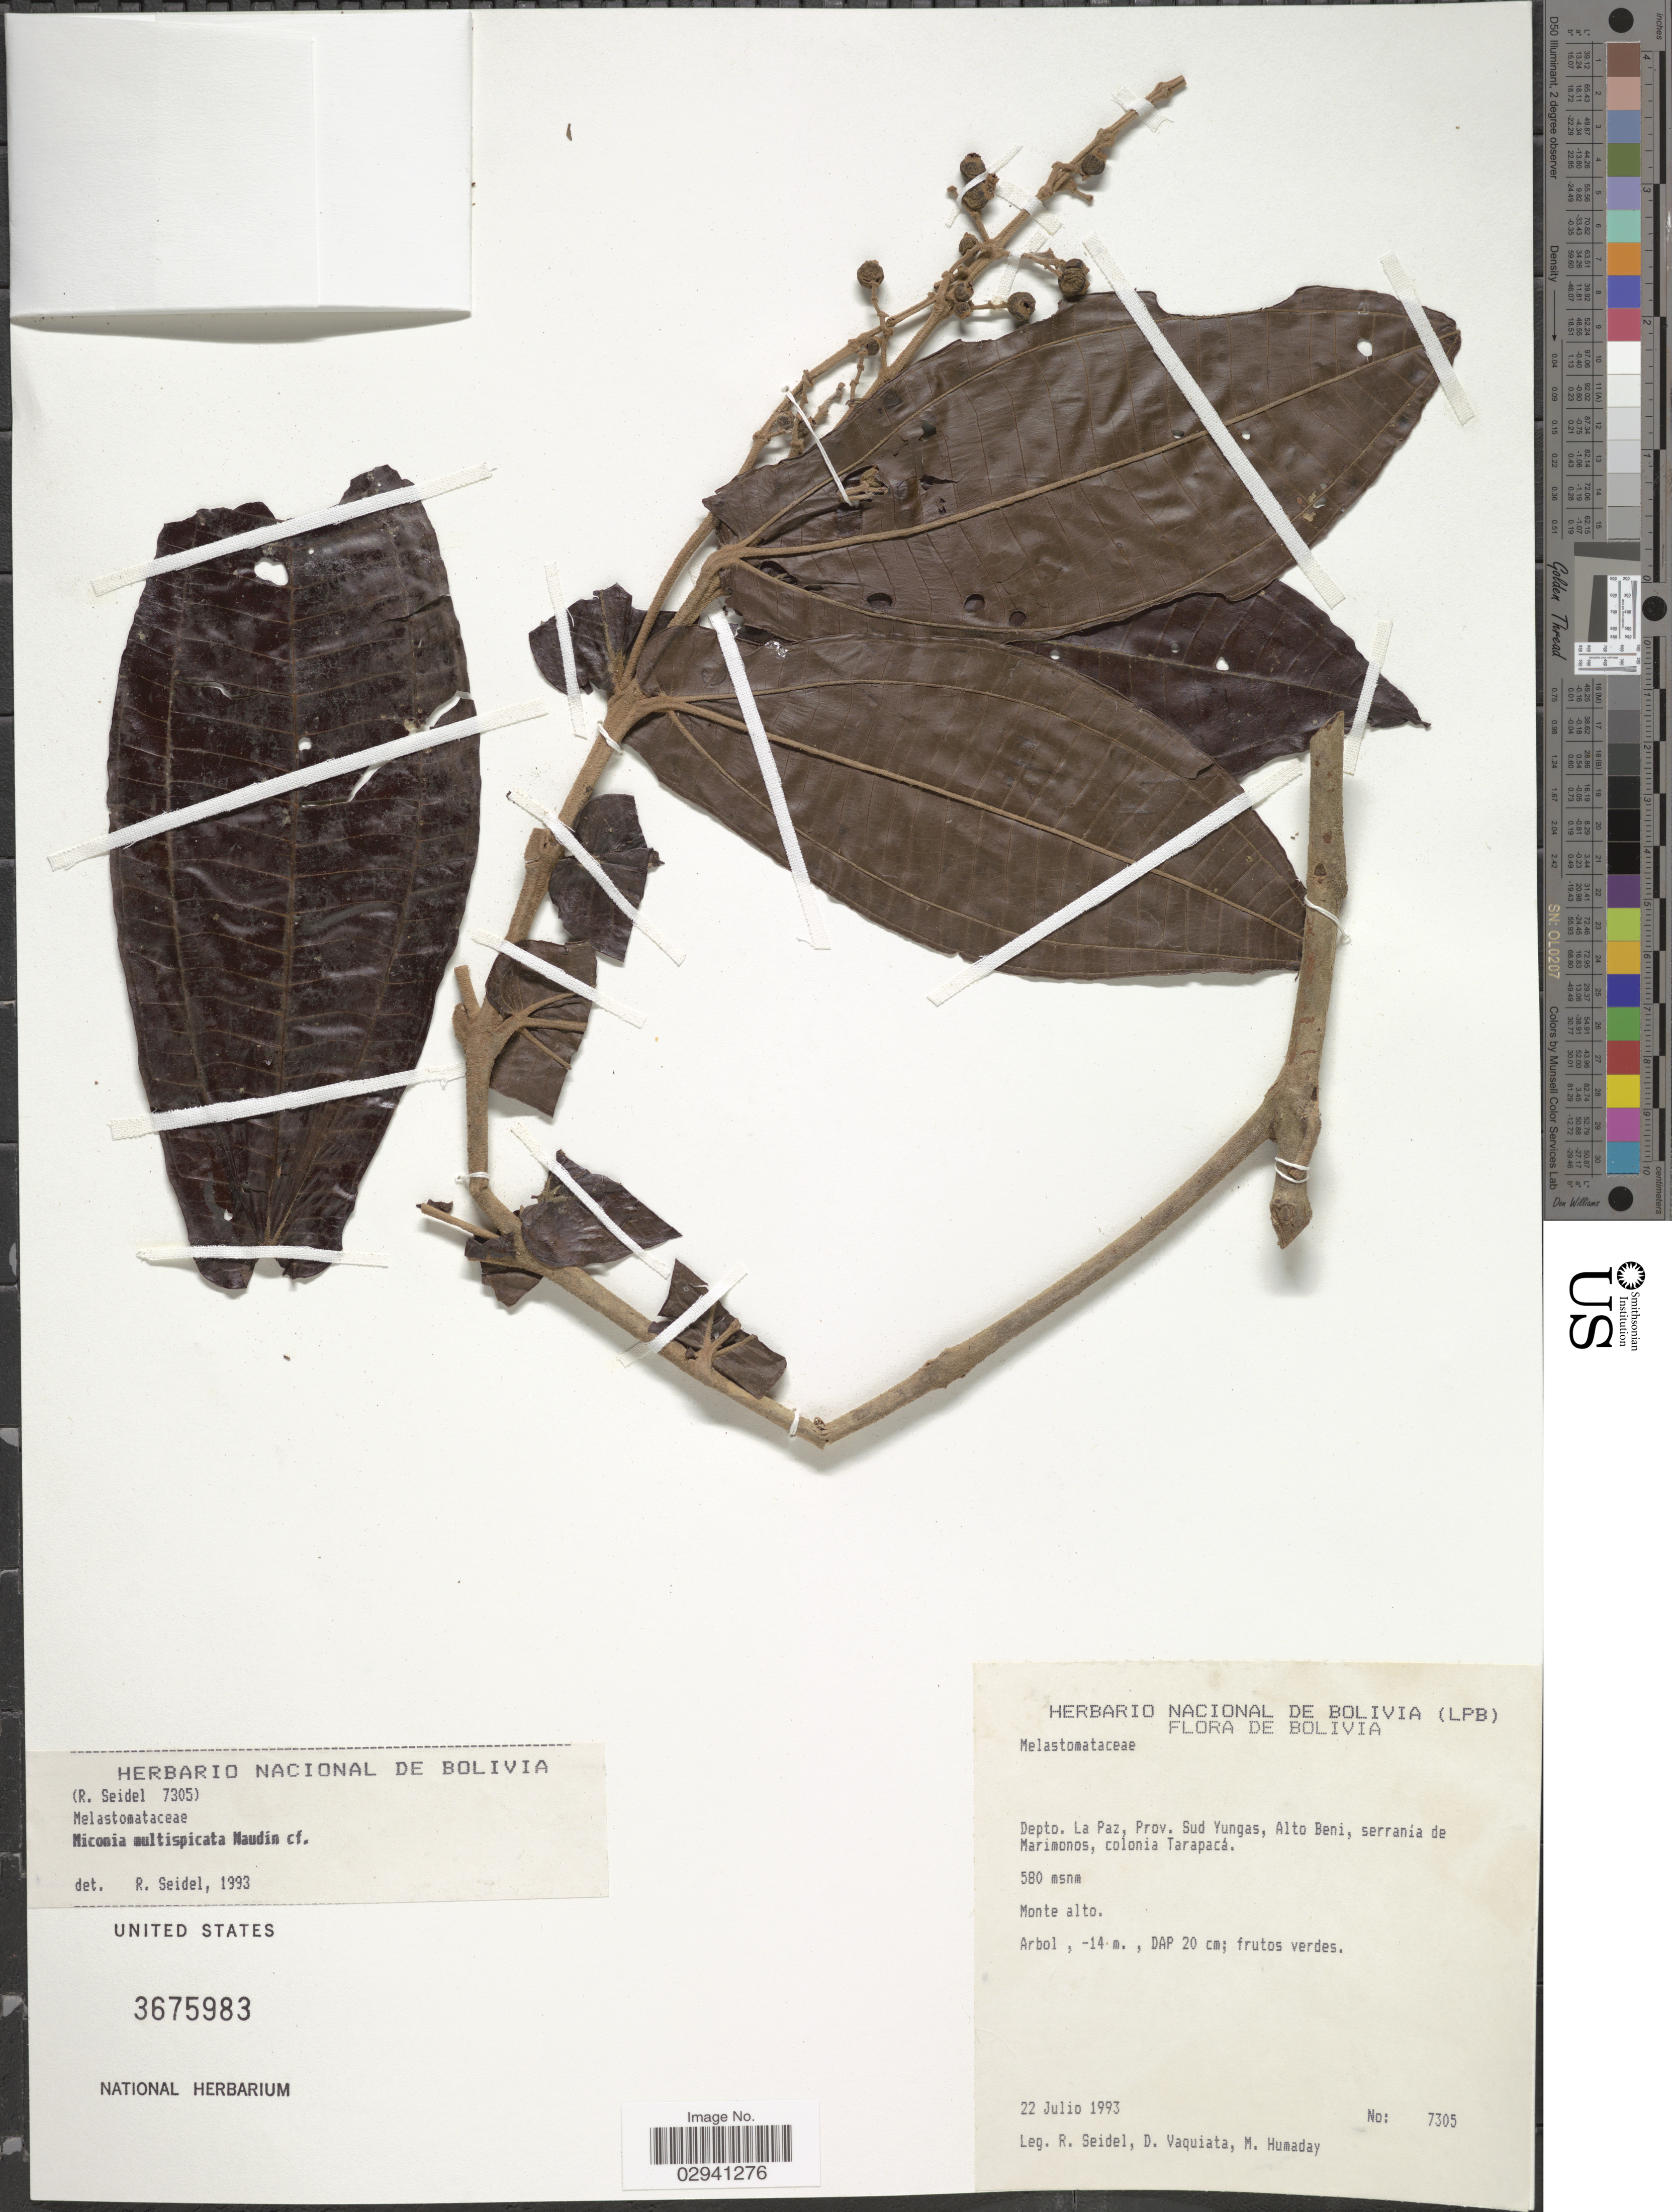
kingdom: Plantae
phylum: Tracheophyta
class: Magnoliopsida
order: Myrtales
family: Melastomataceae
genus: Miconia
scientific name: Miconia multispicata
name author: Naudin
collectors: R. Seidel, D. Vaquiata & M. Humaday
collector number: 7305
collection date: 1993-07-22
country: Bolivia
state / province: La Paz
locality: Depto. La Paz, Prov. Sud Yungas, Alto Beni, serranía de Marimonos, colonia Tarapacá.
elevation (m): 580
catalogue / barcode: US 3675983